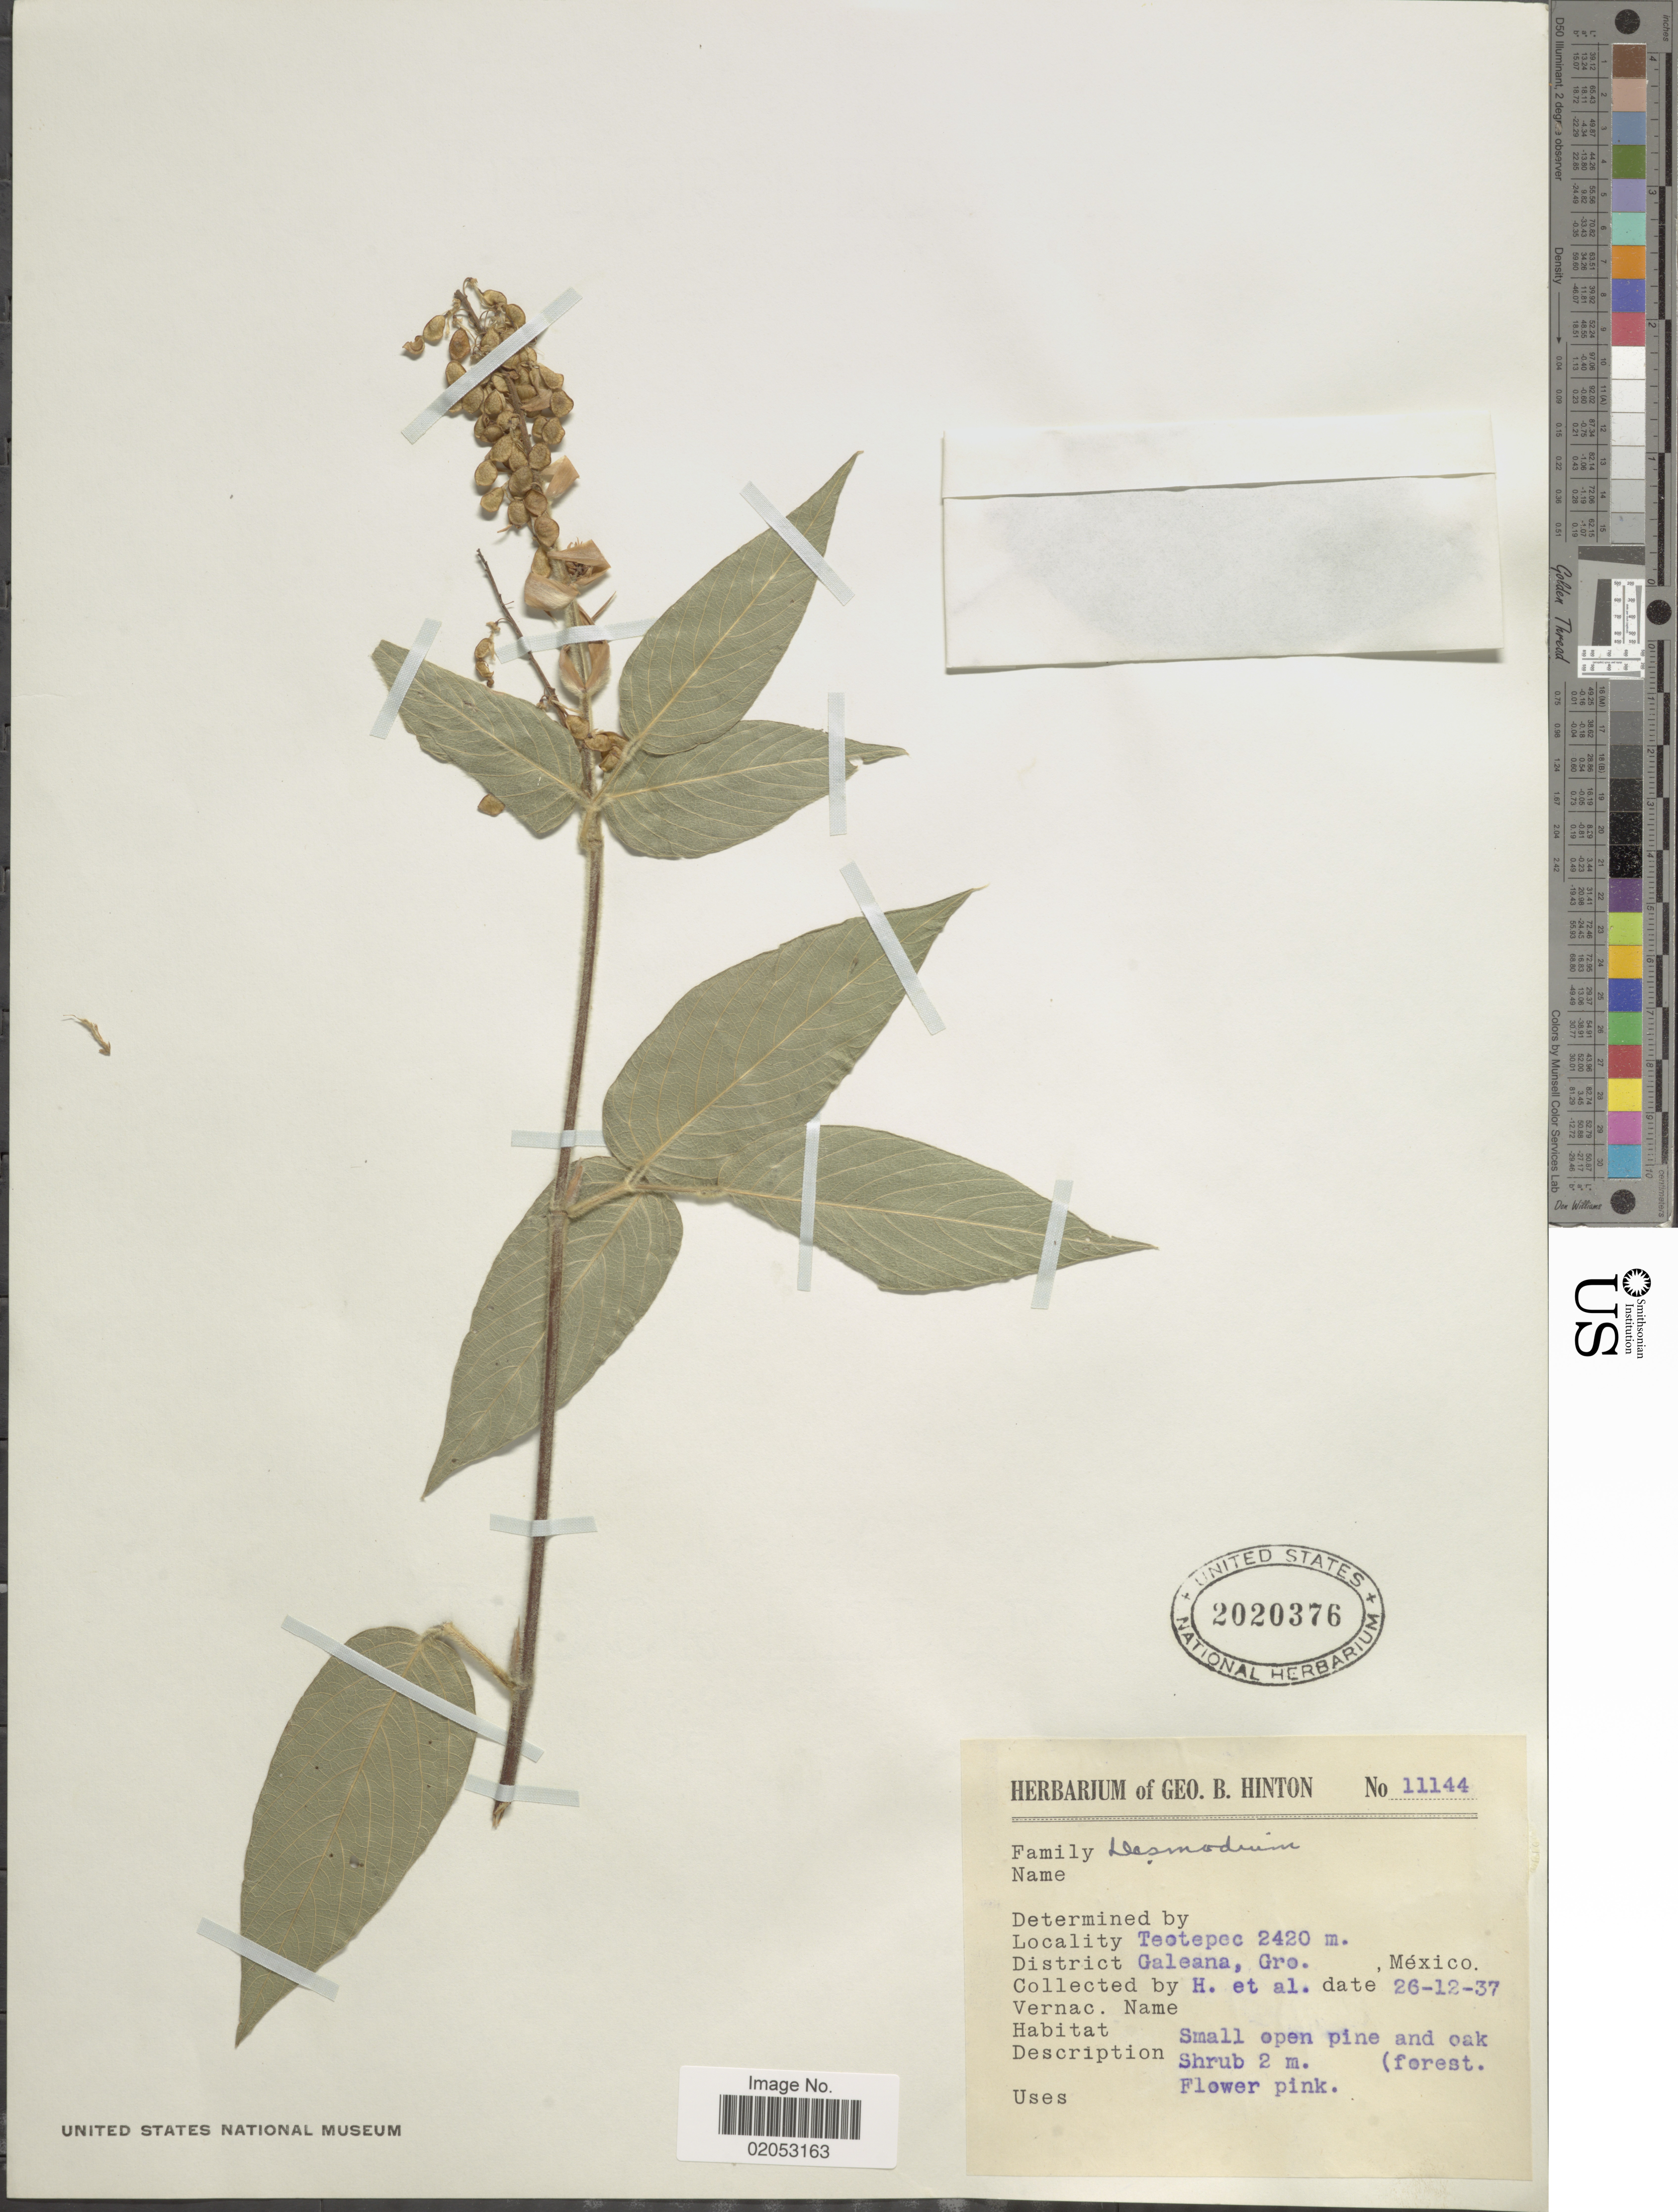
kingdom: Plantae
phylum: Tracheophyta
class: Magnoliopsida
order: Fabales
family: Fabaceae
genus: Desmodium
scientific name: Desmodium sp.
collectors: G. B. Hinton & et al.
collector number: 11144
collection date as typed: Transcribed d/m/y: 26/12/37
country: Mexico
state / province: Guerrero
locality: Teotepec. District Galeana, Gro., México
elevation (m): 2420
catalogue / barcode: US 2020376